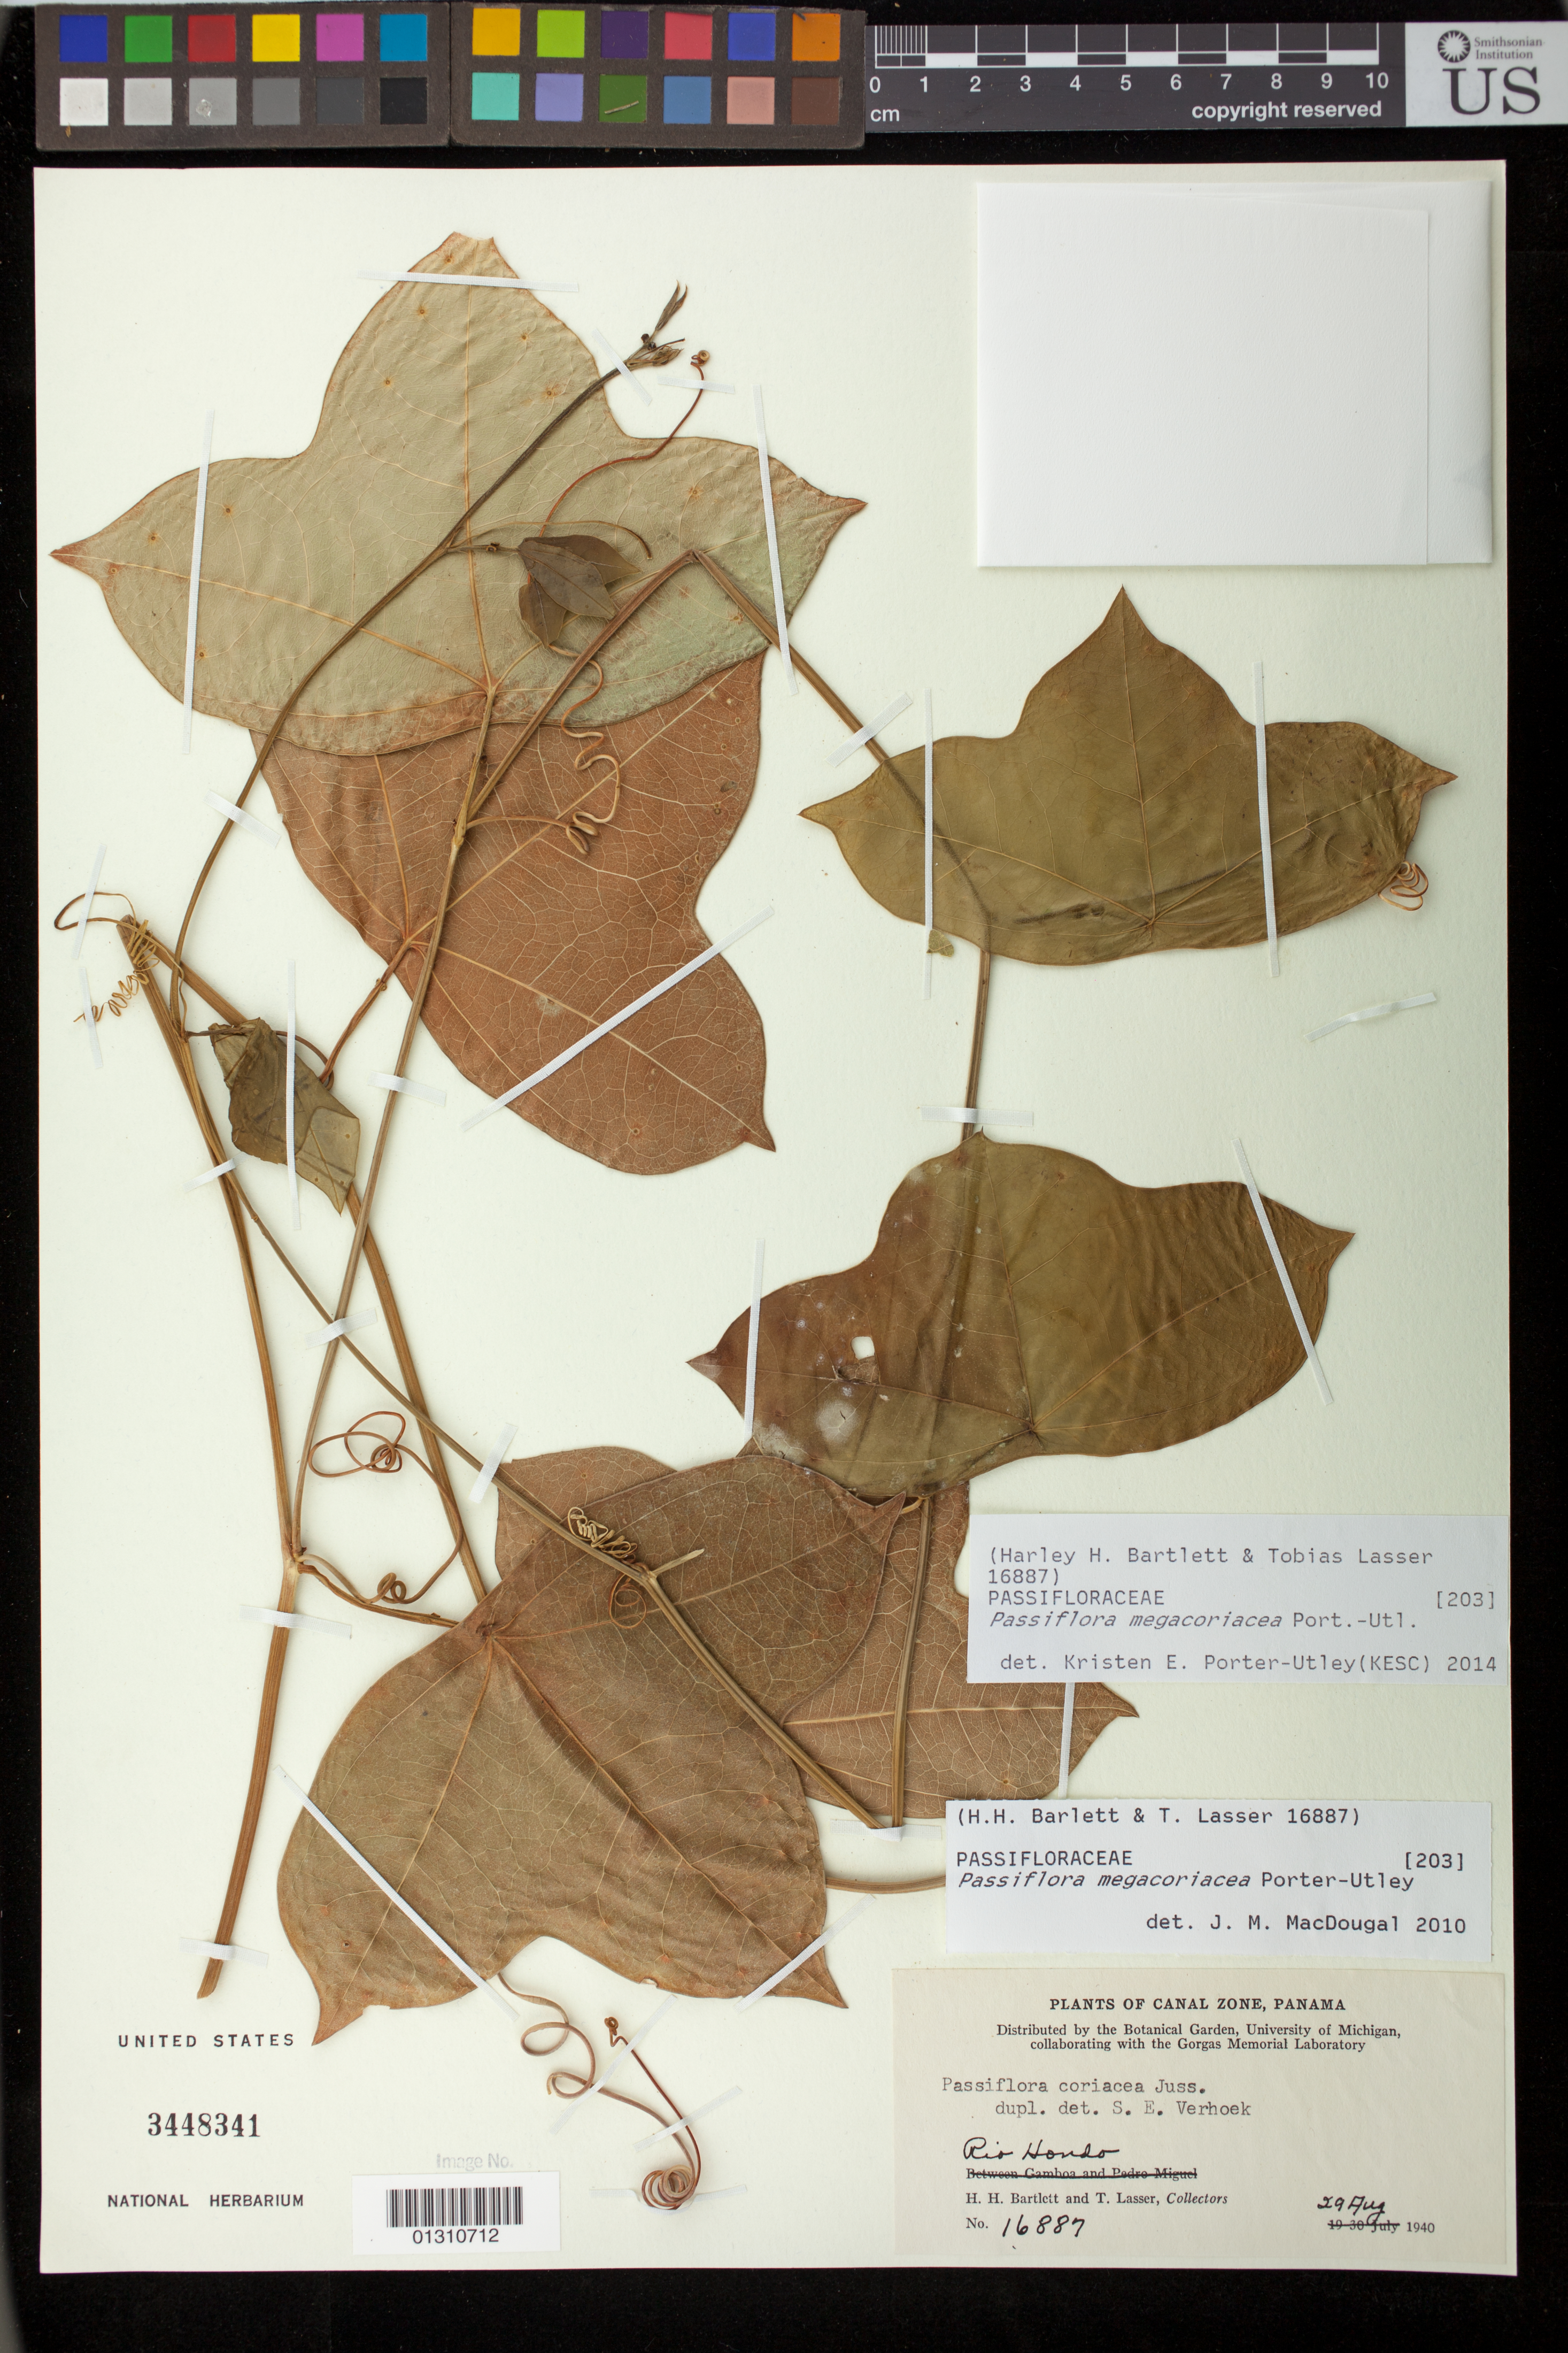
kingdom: Plantae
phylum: Tracheophyta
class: Magnoliopsida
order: Malpighiales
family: Passifloraceae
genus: Passiflora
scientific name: Passiflora megacoriacea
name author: Port.-Utl.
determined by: Porter-Utley, Kristen E.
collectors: H. H. Bartlett & T. Lasser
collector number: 16887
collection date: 1940-08-29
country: Panama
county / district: Canal Zone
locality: Rio Hondo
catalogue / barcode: US 3448341